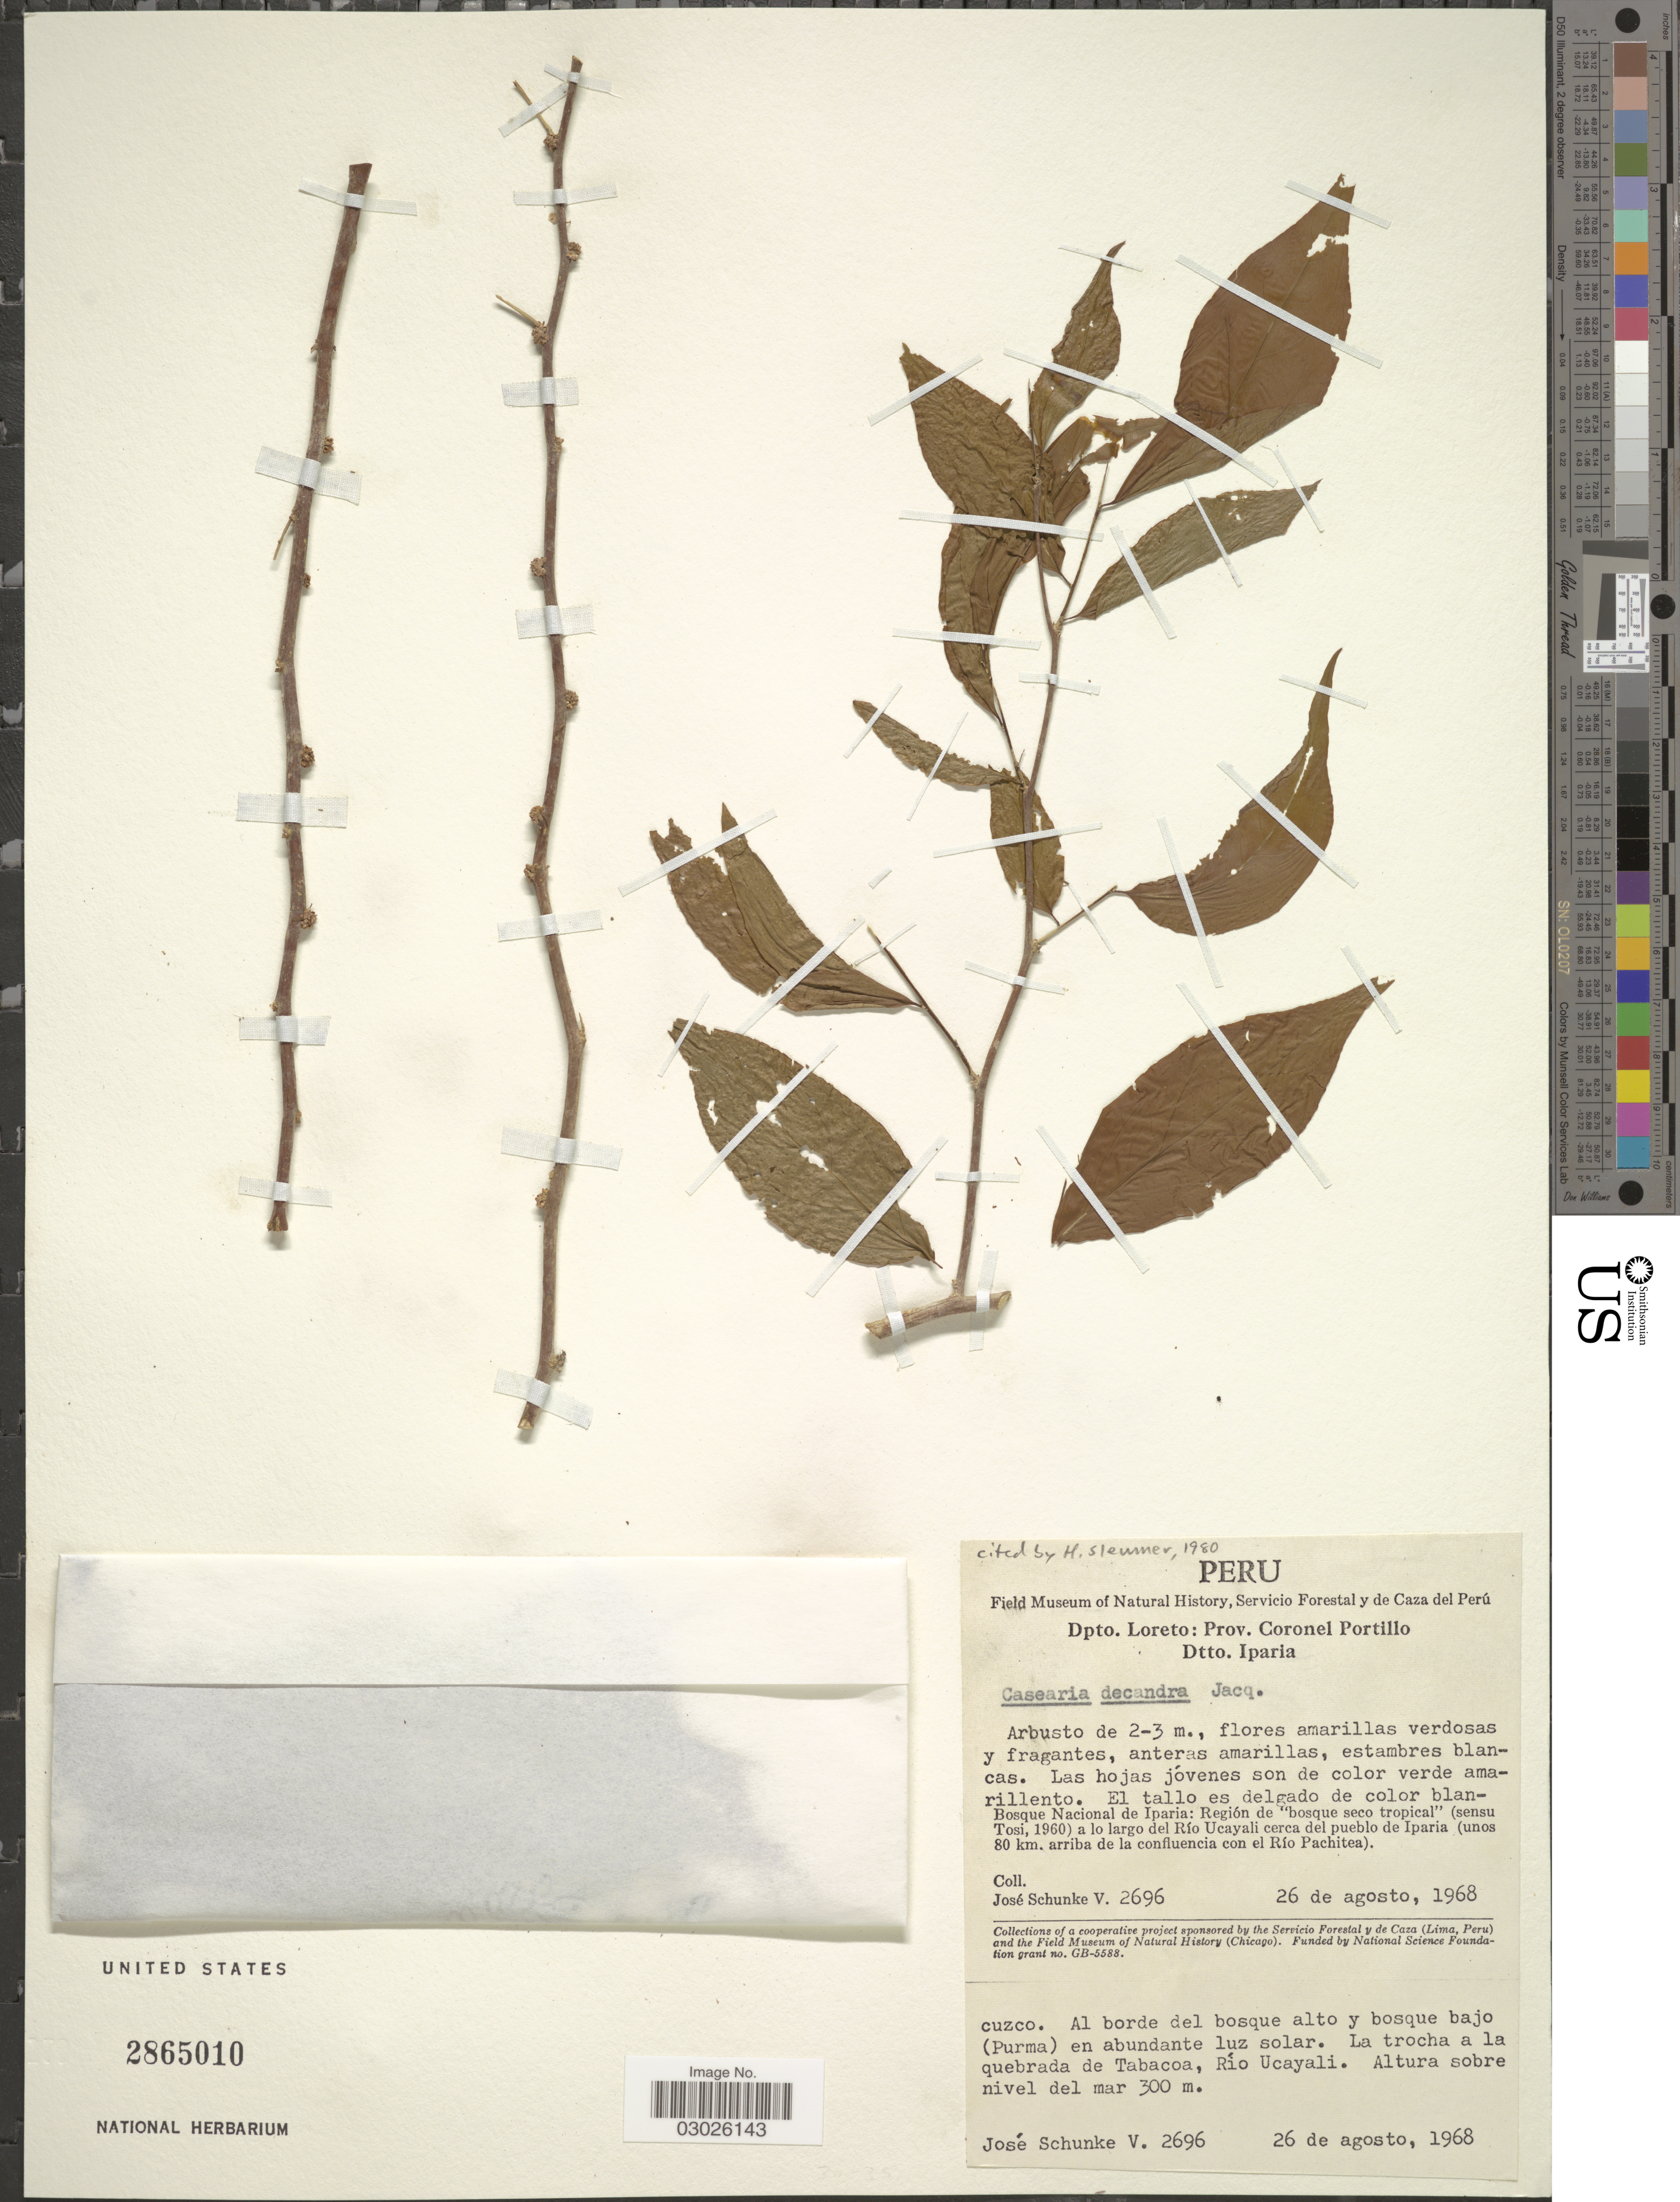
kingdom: Plantae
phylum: Tracheophyta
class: Magnoliopsida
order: Malpighiales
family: Salicaceae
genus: Casearia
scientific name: Casearia decandra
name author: Jacq.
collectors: J. Schunke Vigo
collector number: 2696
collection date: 1968-08-26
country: Peru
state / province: Loreto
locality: Dpto. Loreto: Prov. Coronel Portillo, Dtto. Iparia, La trocha a la quebrada de Tabacoa, Río Ucayali, Bosque Nacional de Iparia: Región de "bosque seco tropical"(sensu Tosi, 1960) a lo largo del Río Ucayali cerca del pueblo de Iparia (unos 80 km. arriba de la confluencia con el Río Pachitea).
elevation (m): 300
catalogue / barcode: US 2865010